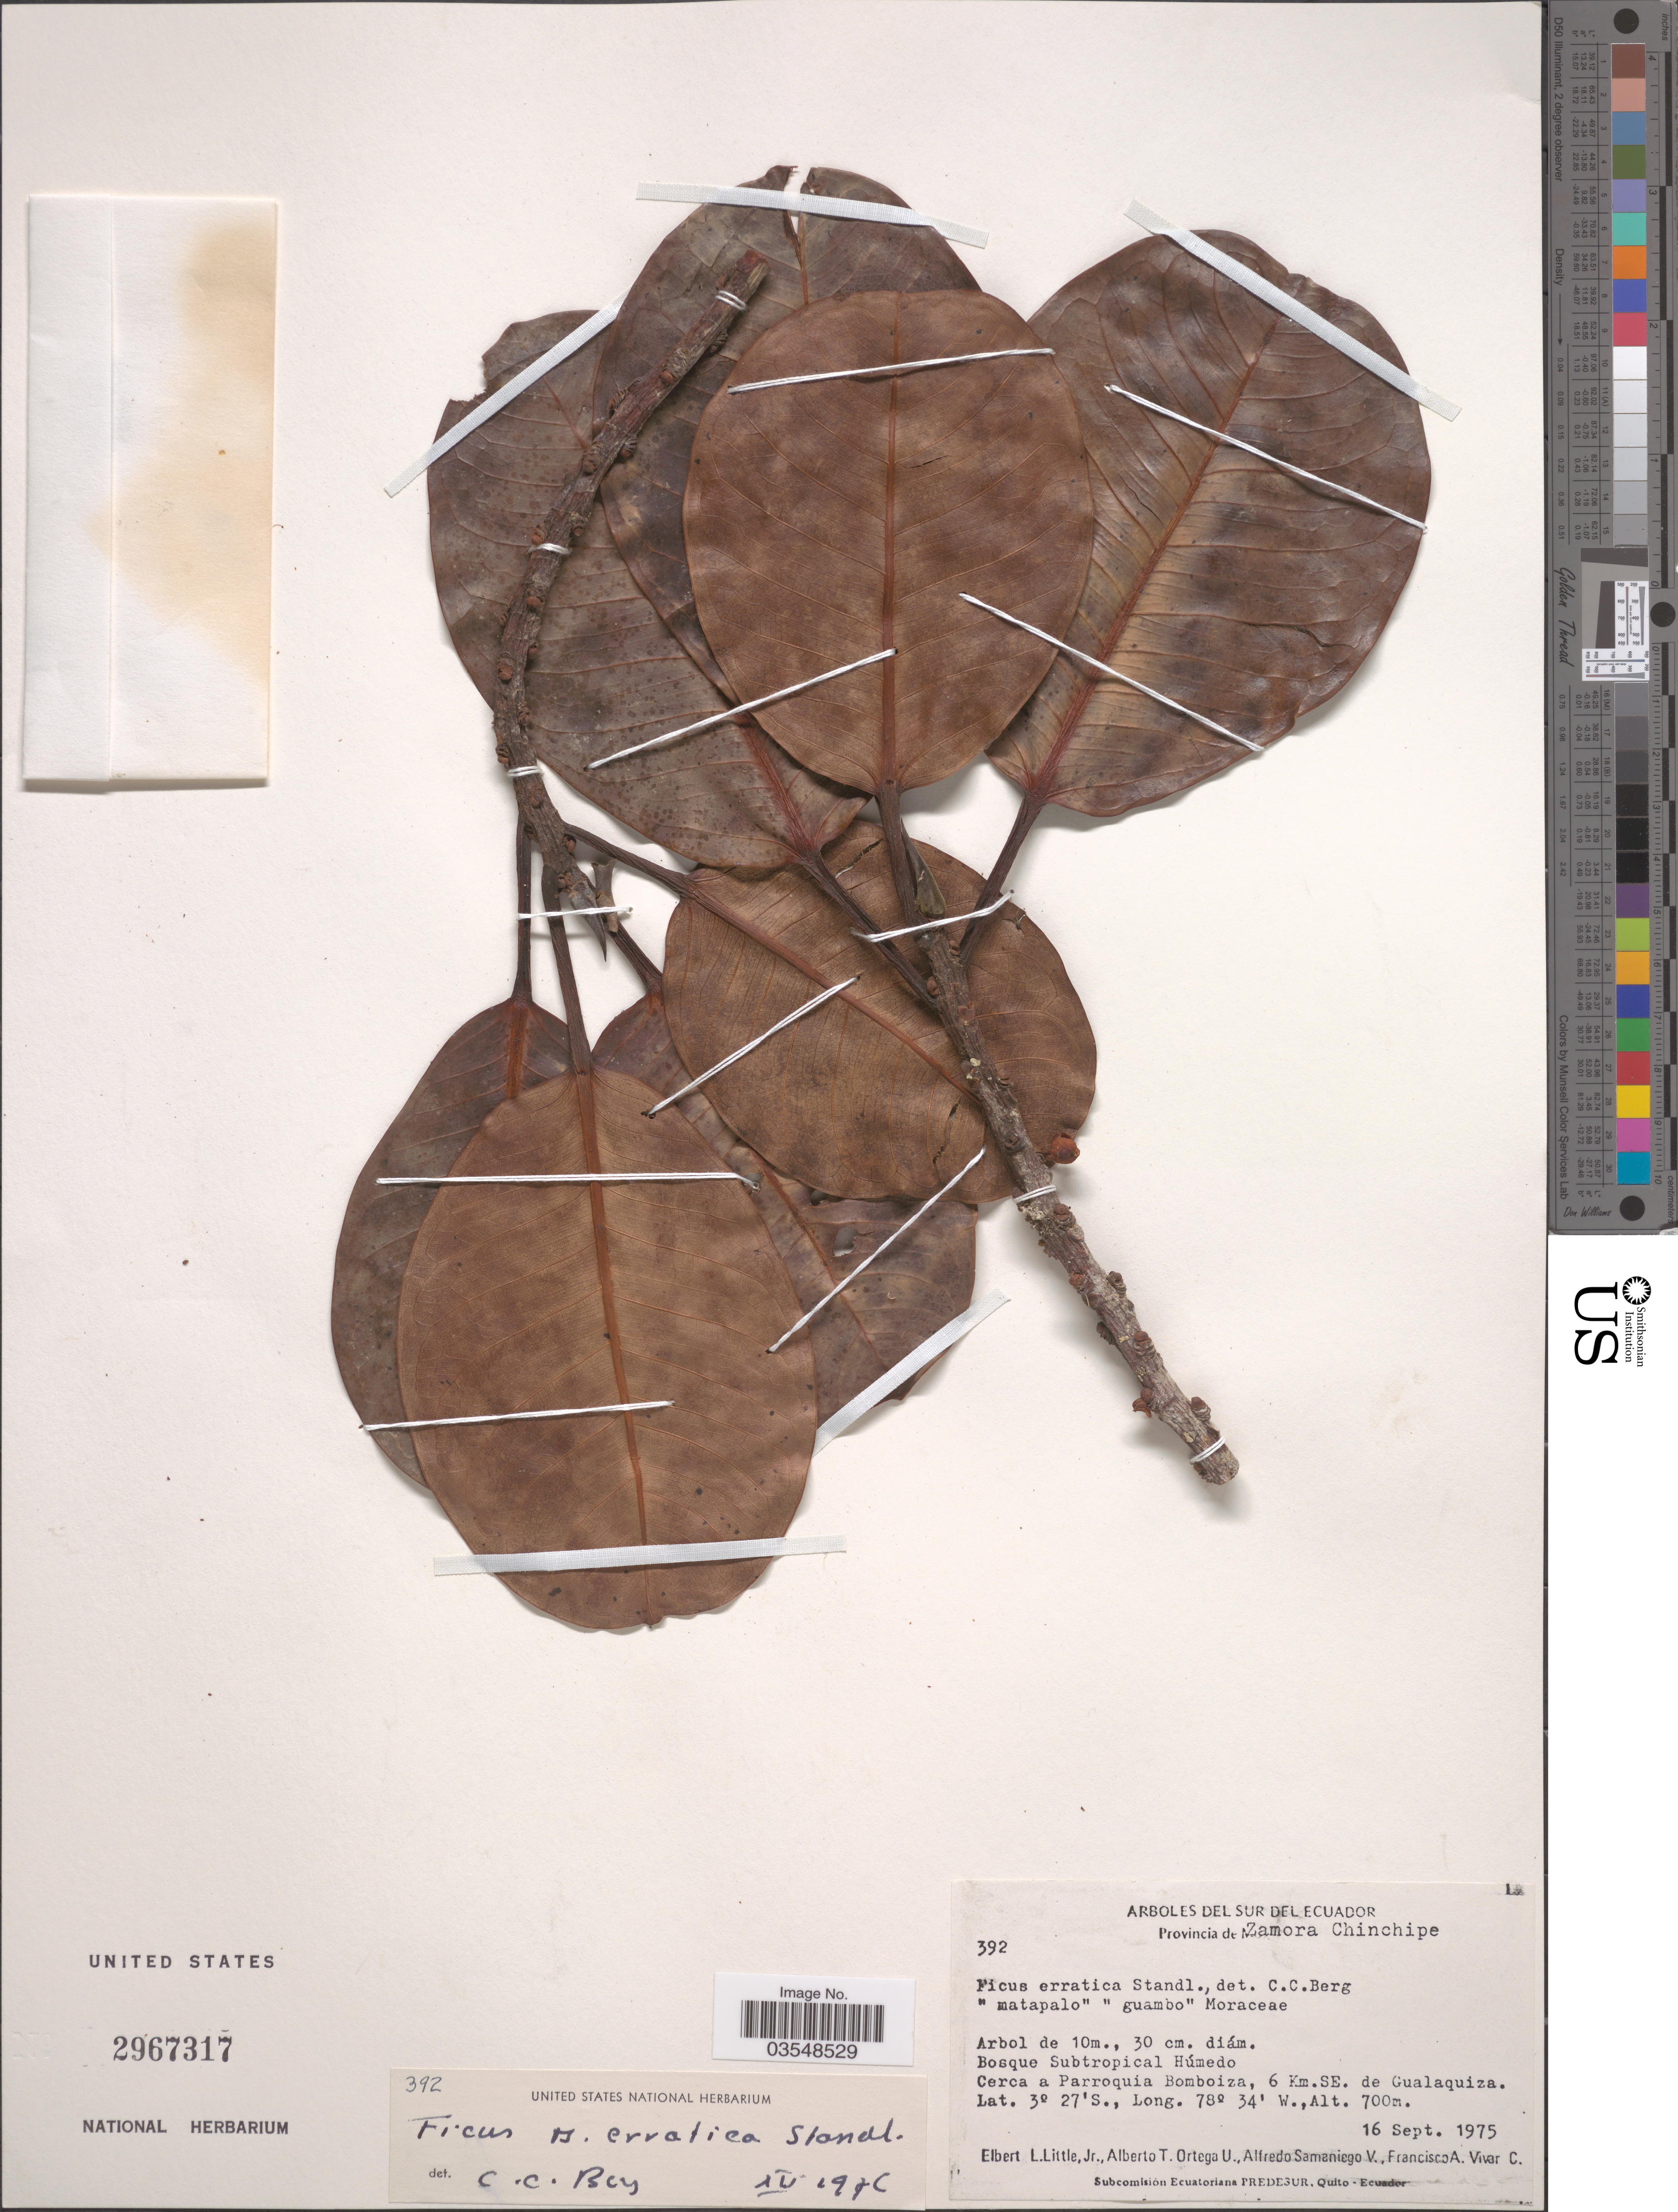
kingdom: Plantae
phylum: Tracheophyta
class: Magnoliopsida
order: Rosales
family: Moraceae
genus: Ficus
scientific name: Ficus guianensis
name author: Desv. ex Ham.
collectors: E. L. Little, A. T. Ortega U., A. V. Samaniego & F. A. Vivar C.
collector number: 392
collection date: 1975-09-16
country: Ecuador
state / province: Zamora-Chinchipe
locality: Cerca a Parraquia Bomboiza, 6 Km. SE. de Gualaquiza.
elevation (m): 700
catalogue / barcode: US 2967317